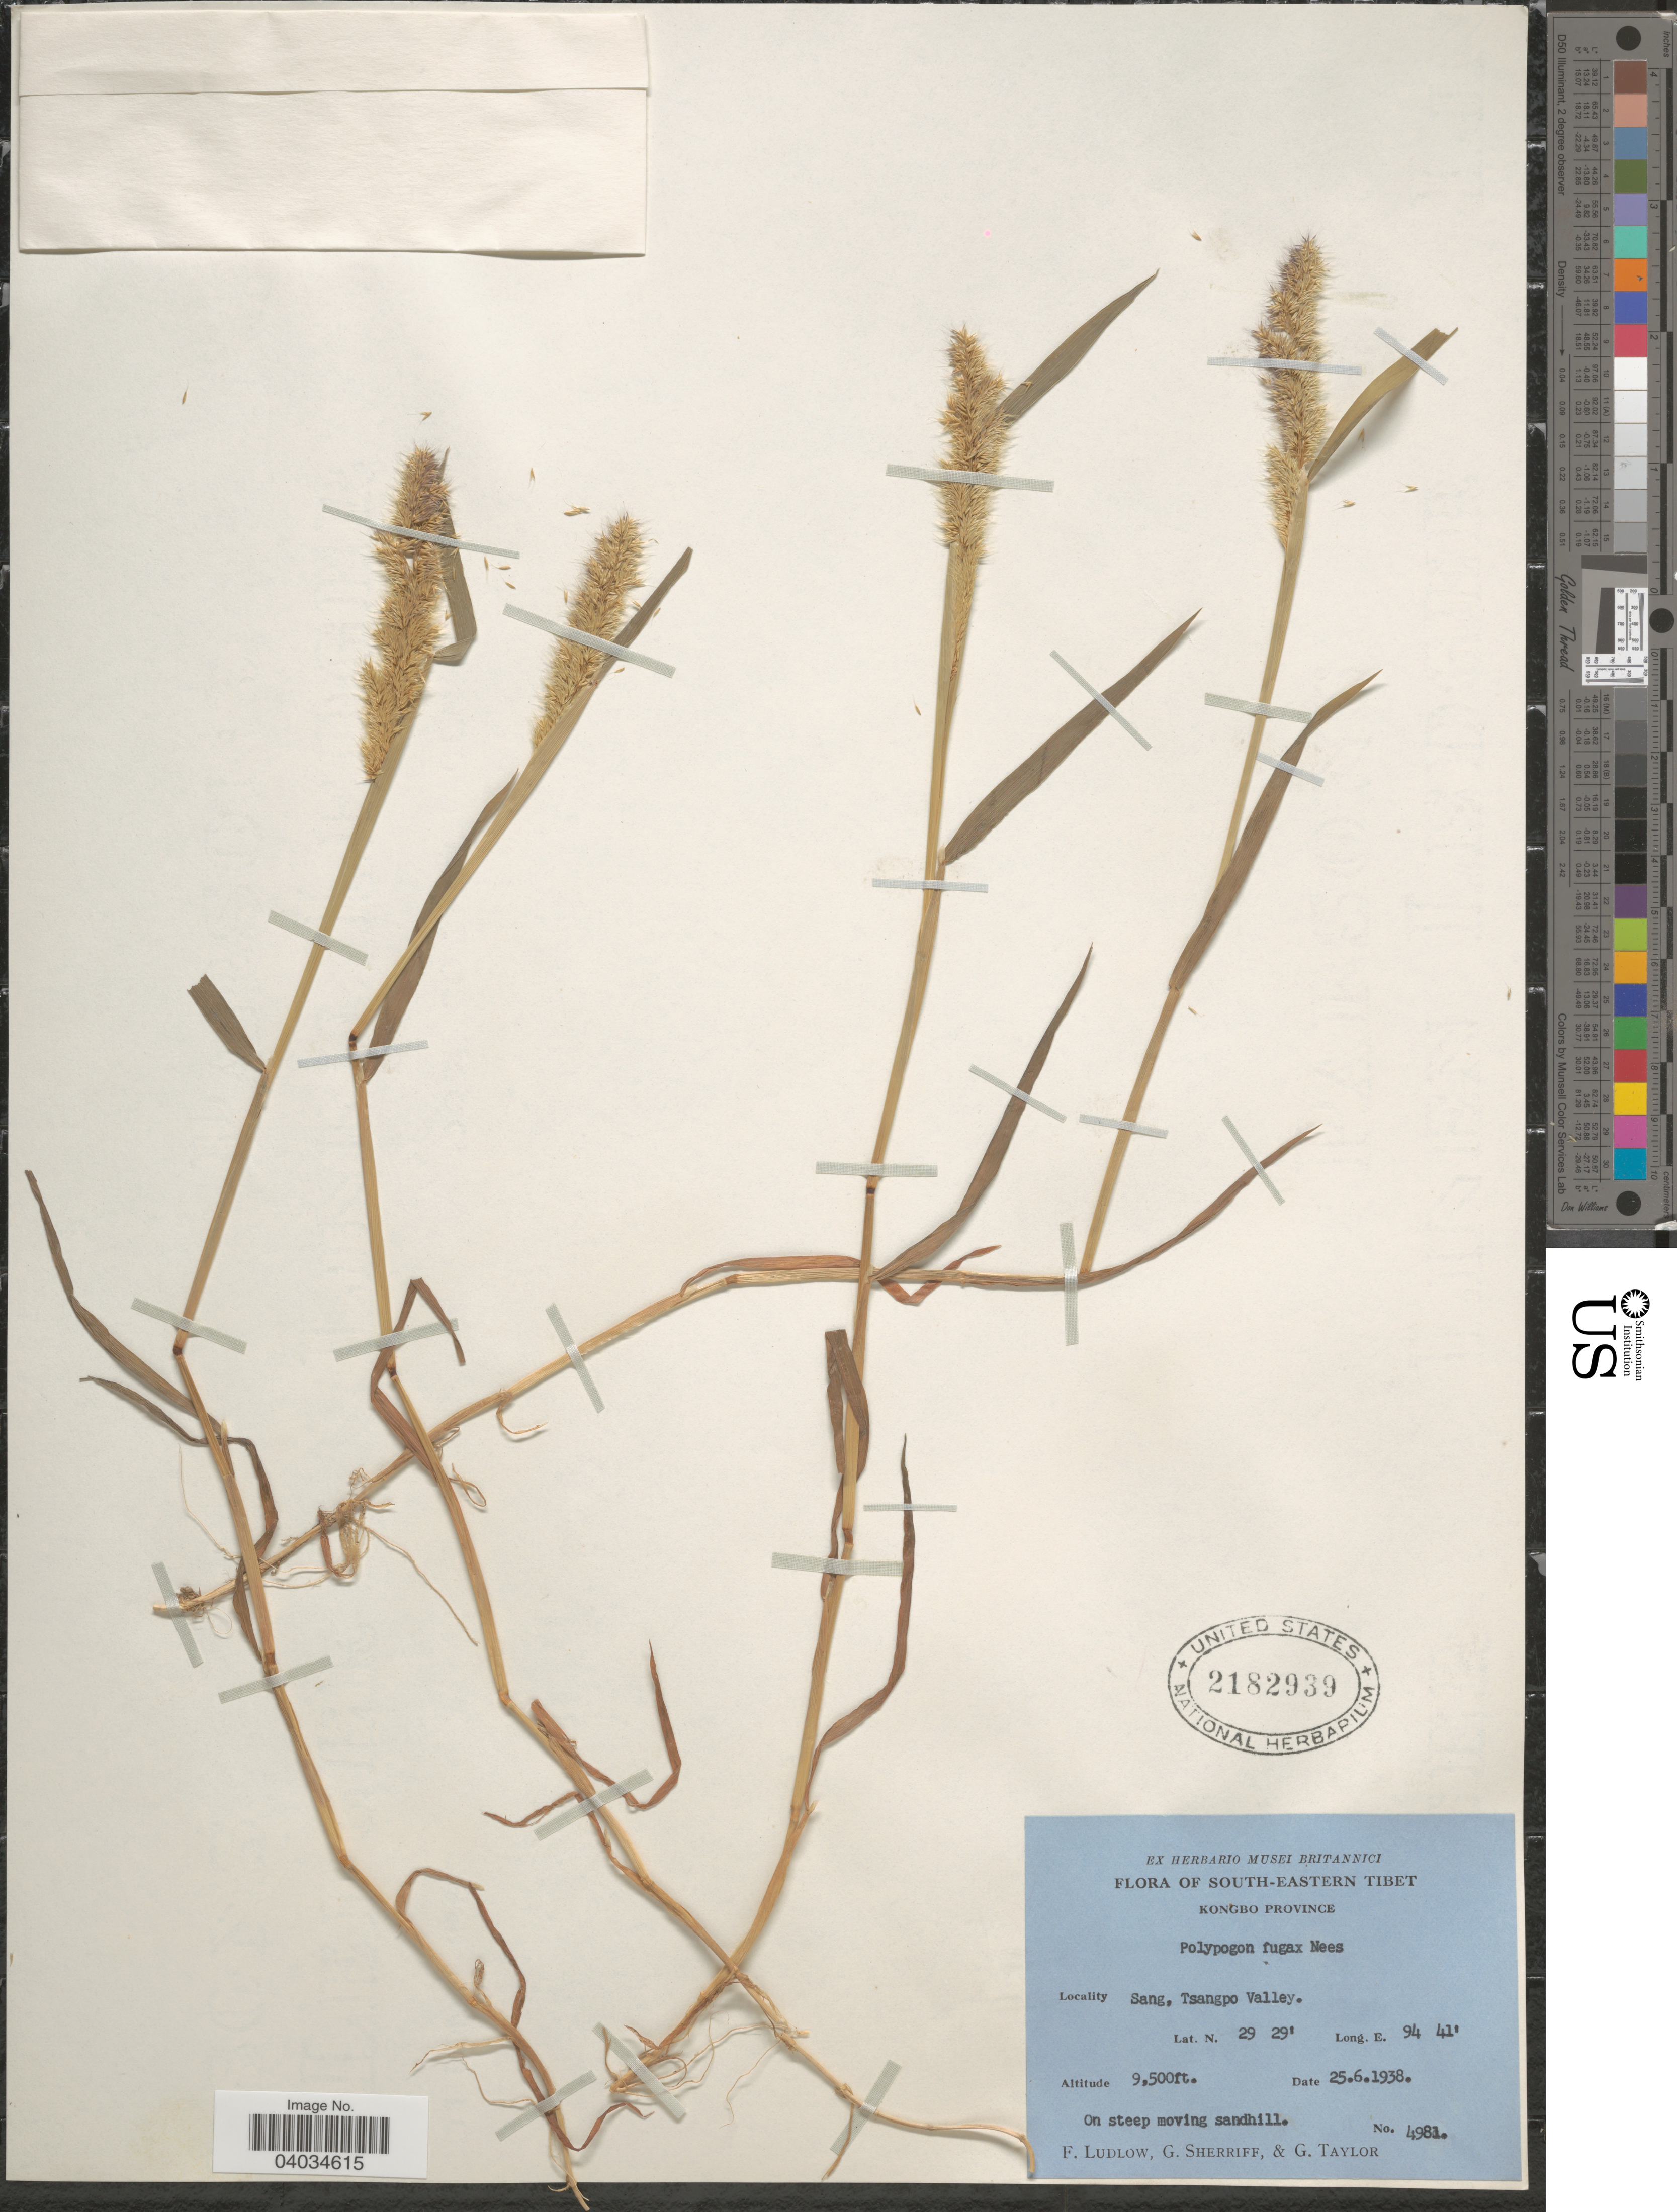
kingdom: Plantae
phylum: Tracheophyta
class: Liliopsida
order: Poales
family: Poaceae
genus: Polypogon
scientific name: Polypogon fugax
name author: Nees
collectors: F. Ludlow, G. Sherriff & G. Taylor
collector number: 4981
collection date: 1938-06-25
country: China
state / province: Xizang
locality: South-Eastern Tibet. Kongbo Province. Sang, Tsangpo Valley.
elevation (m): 2896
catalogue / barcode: US 2182939